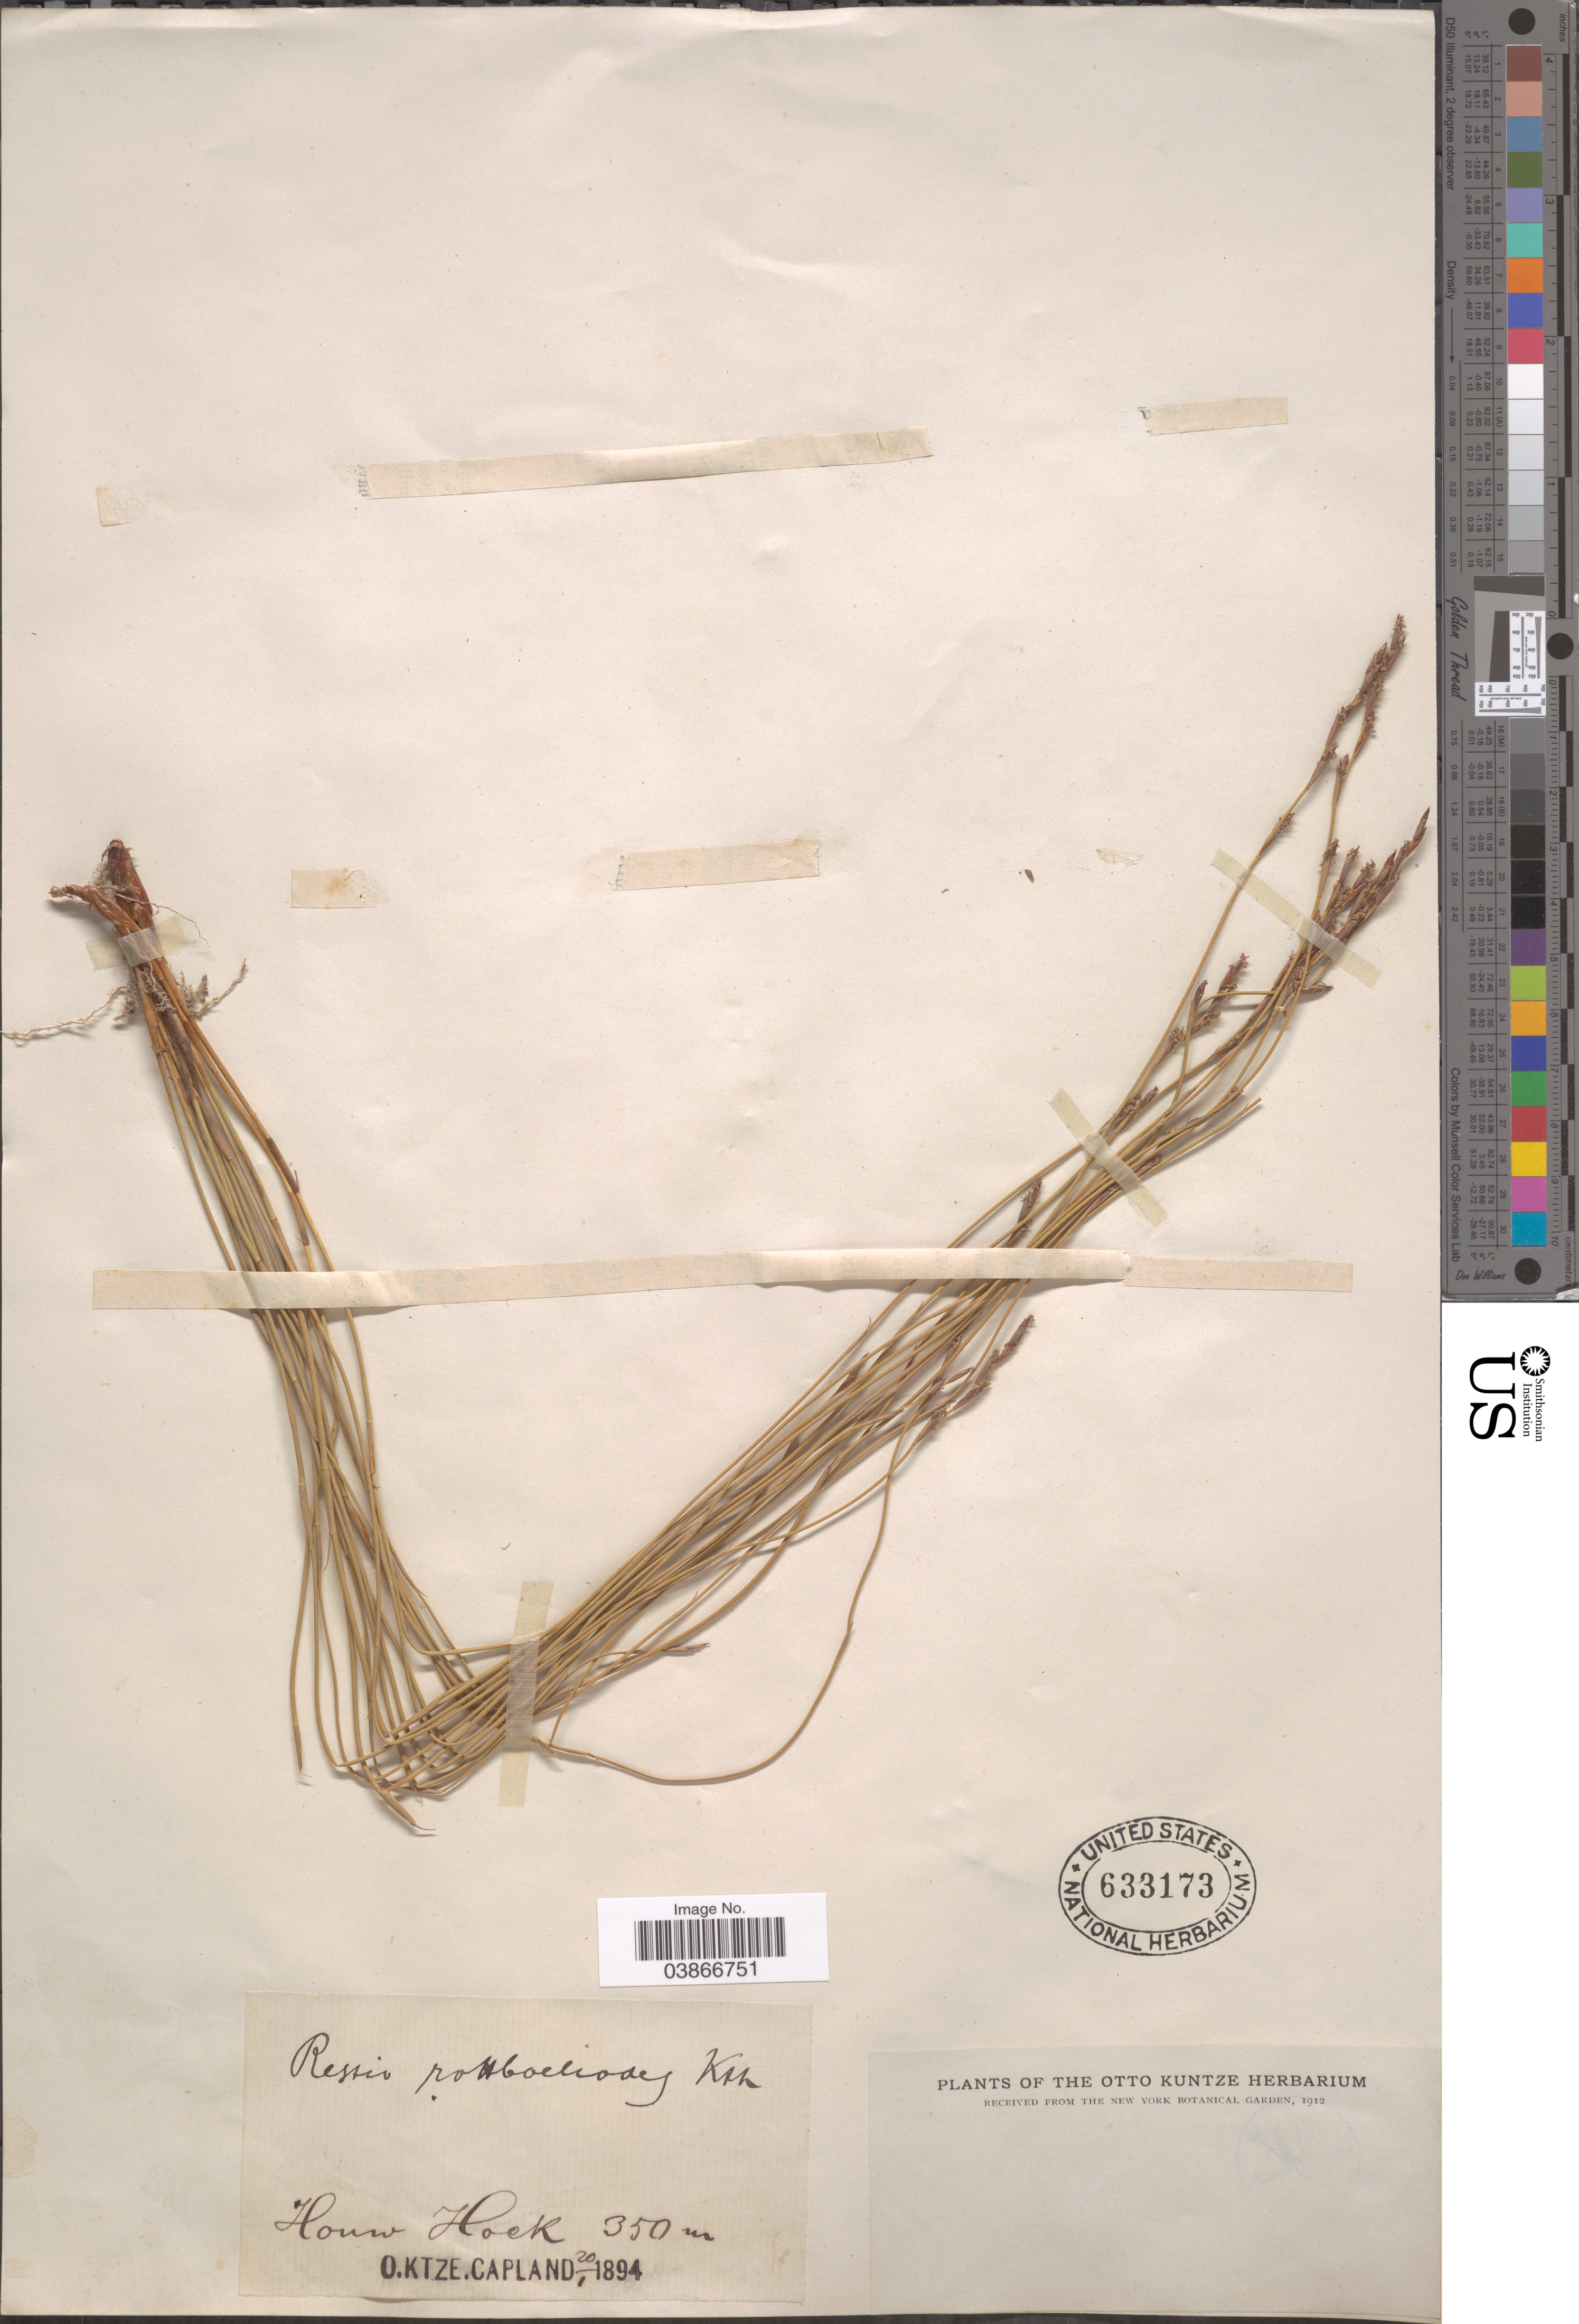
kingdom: Plantae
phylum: Tracheophyta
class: Liliopsida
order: Poales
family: Restionaceae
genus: Restio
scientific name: Restio rottboellioides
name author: Kunth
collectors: C.E.O. Kuntze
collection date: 1894-01-20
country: South Africa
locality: Houw Hoek.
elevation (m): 350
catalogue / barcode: US 633173